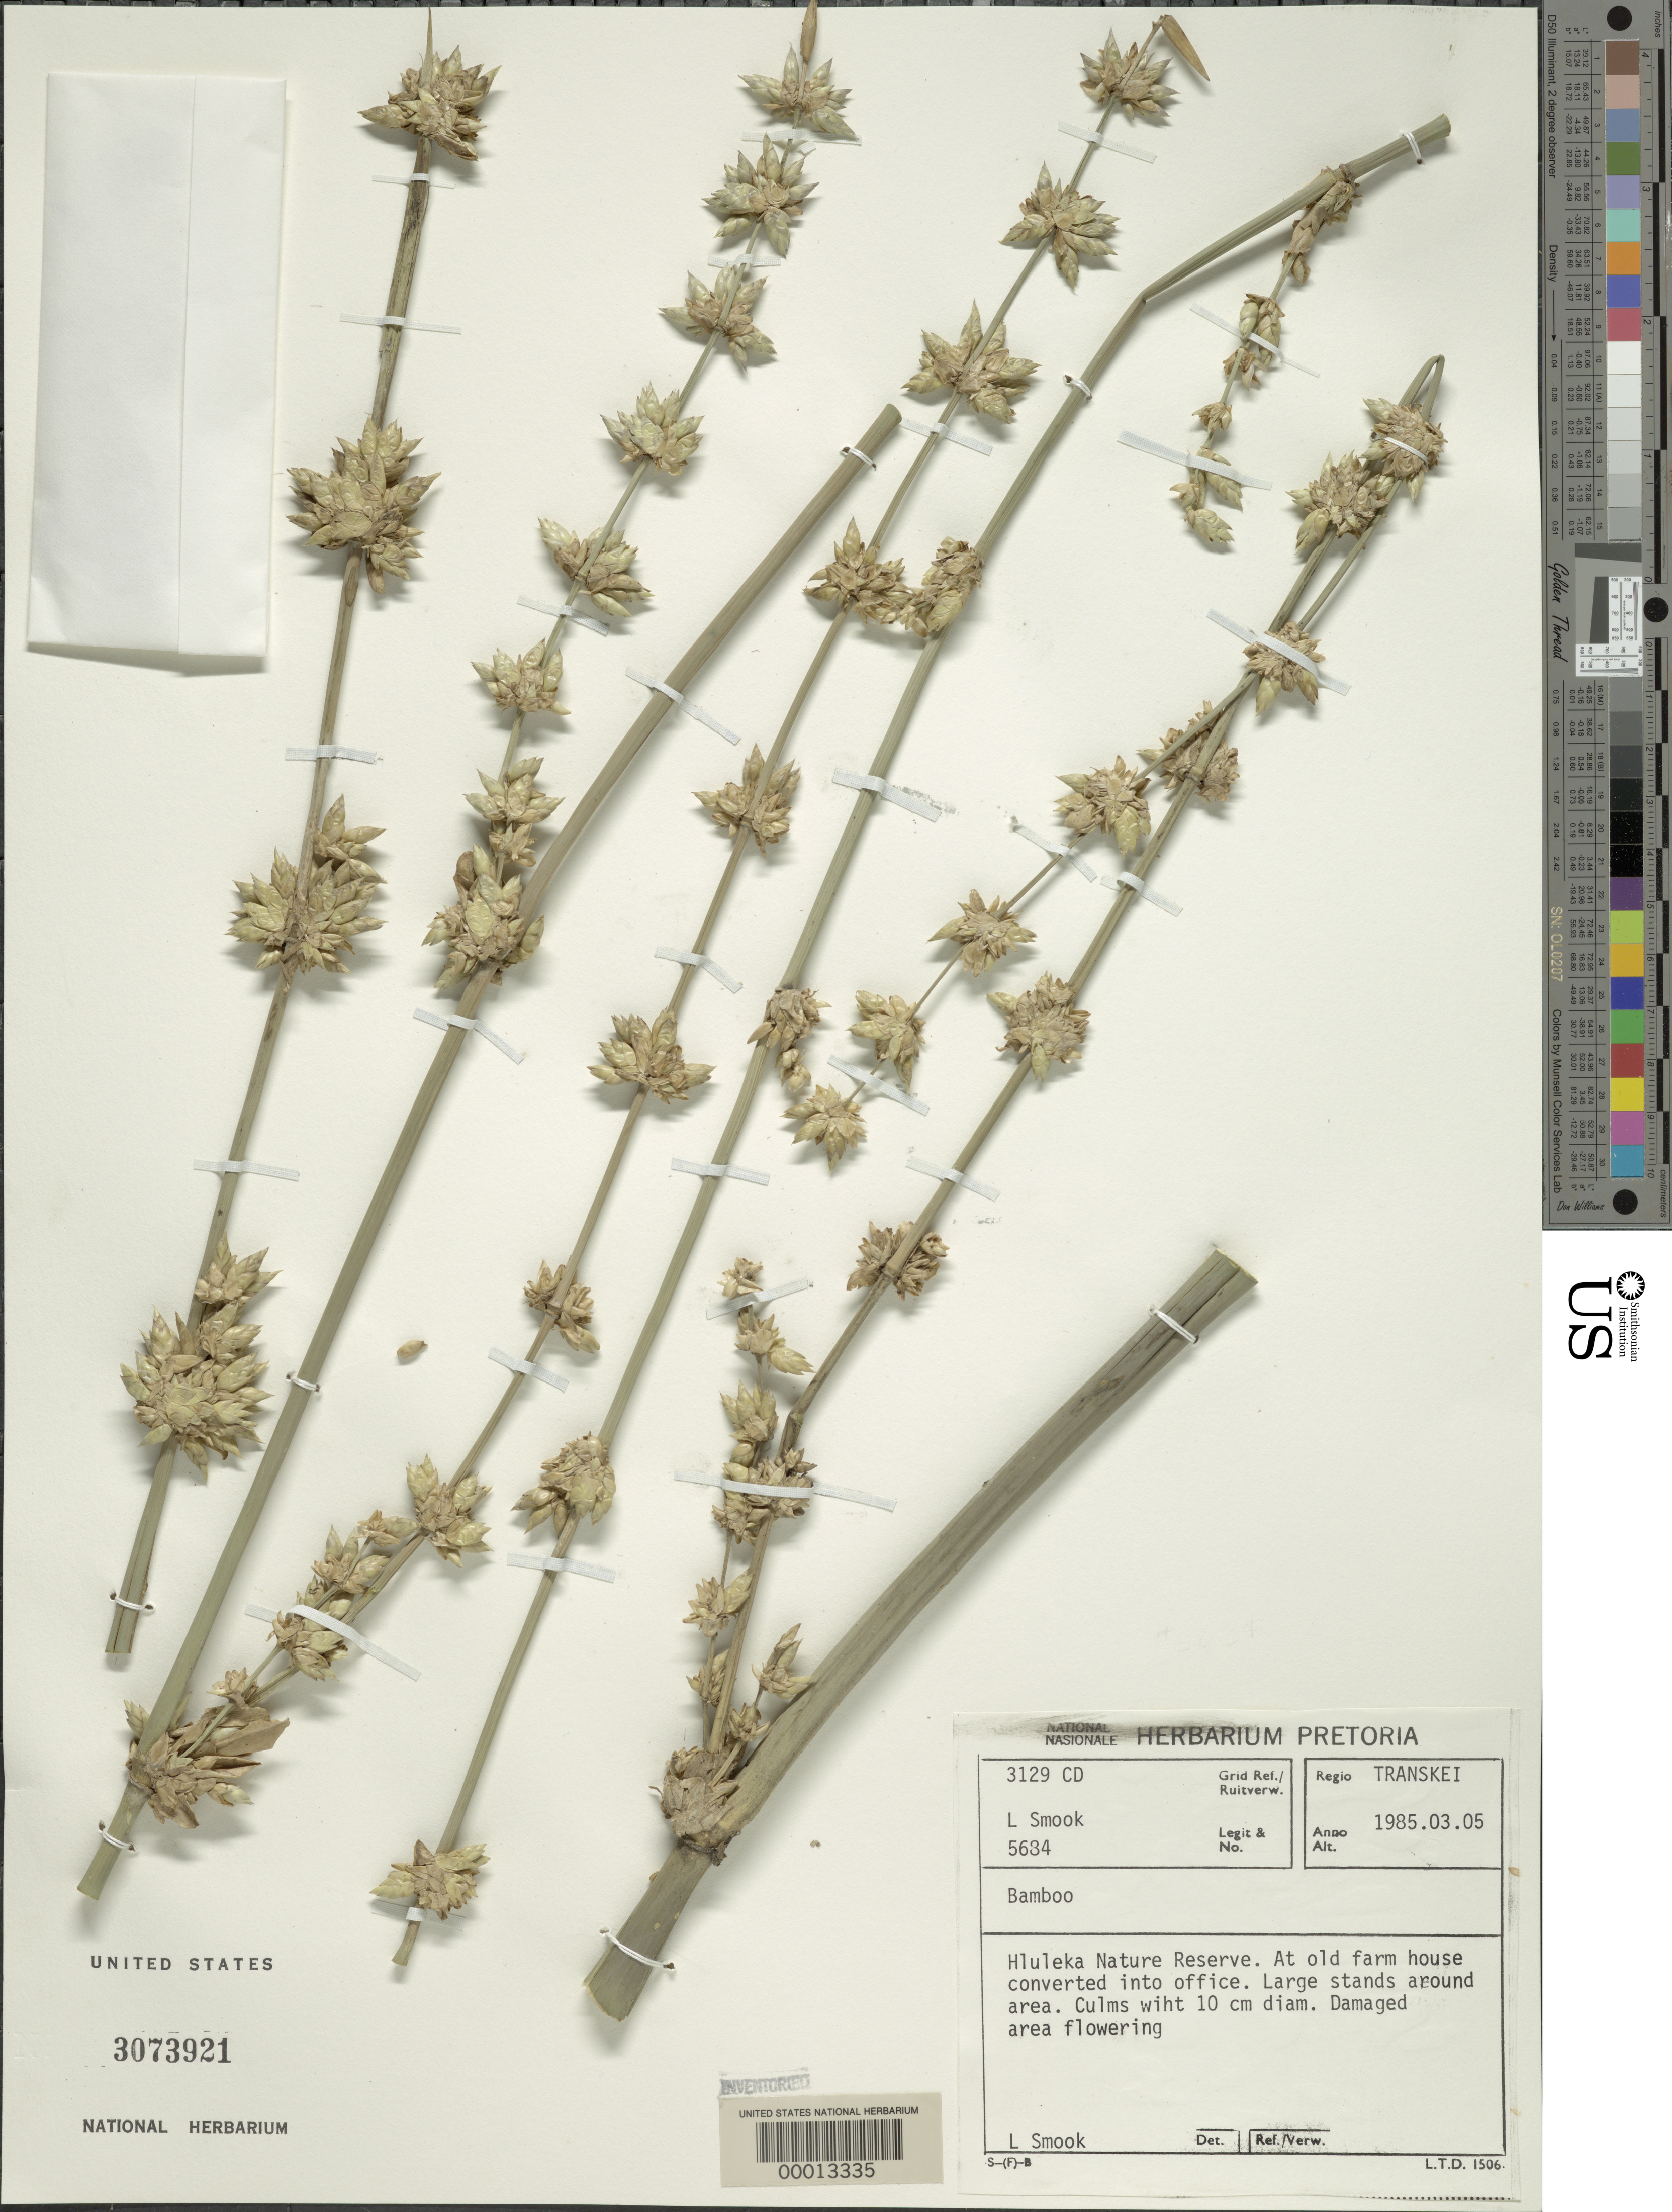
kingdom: Plantae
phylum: Tracheophyta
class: Liliopsida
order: Poales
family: Poaceae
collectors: L. Smook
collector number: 5684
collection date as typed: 05 Mar 1985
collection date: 1985-03-05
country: South Africa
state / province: Eastern Cape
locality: Hluleka nature reserve. Transkei.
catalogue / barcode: US 3073921